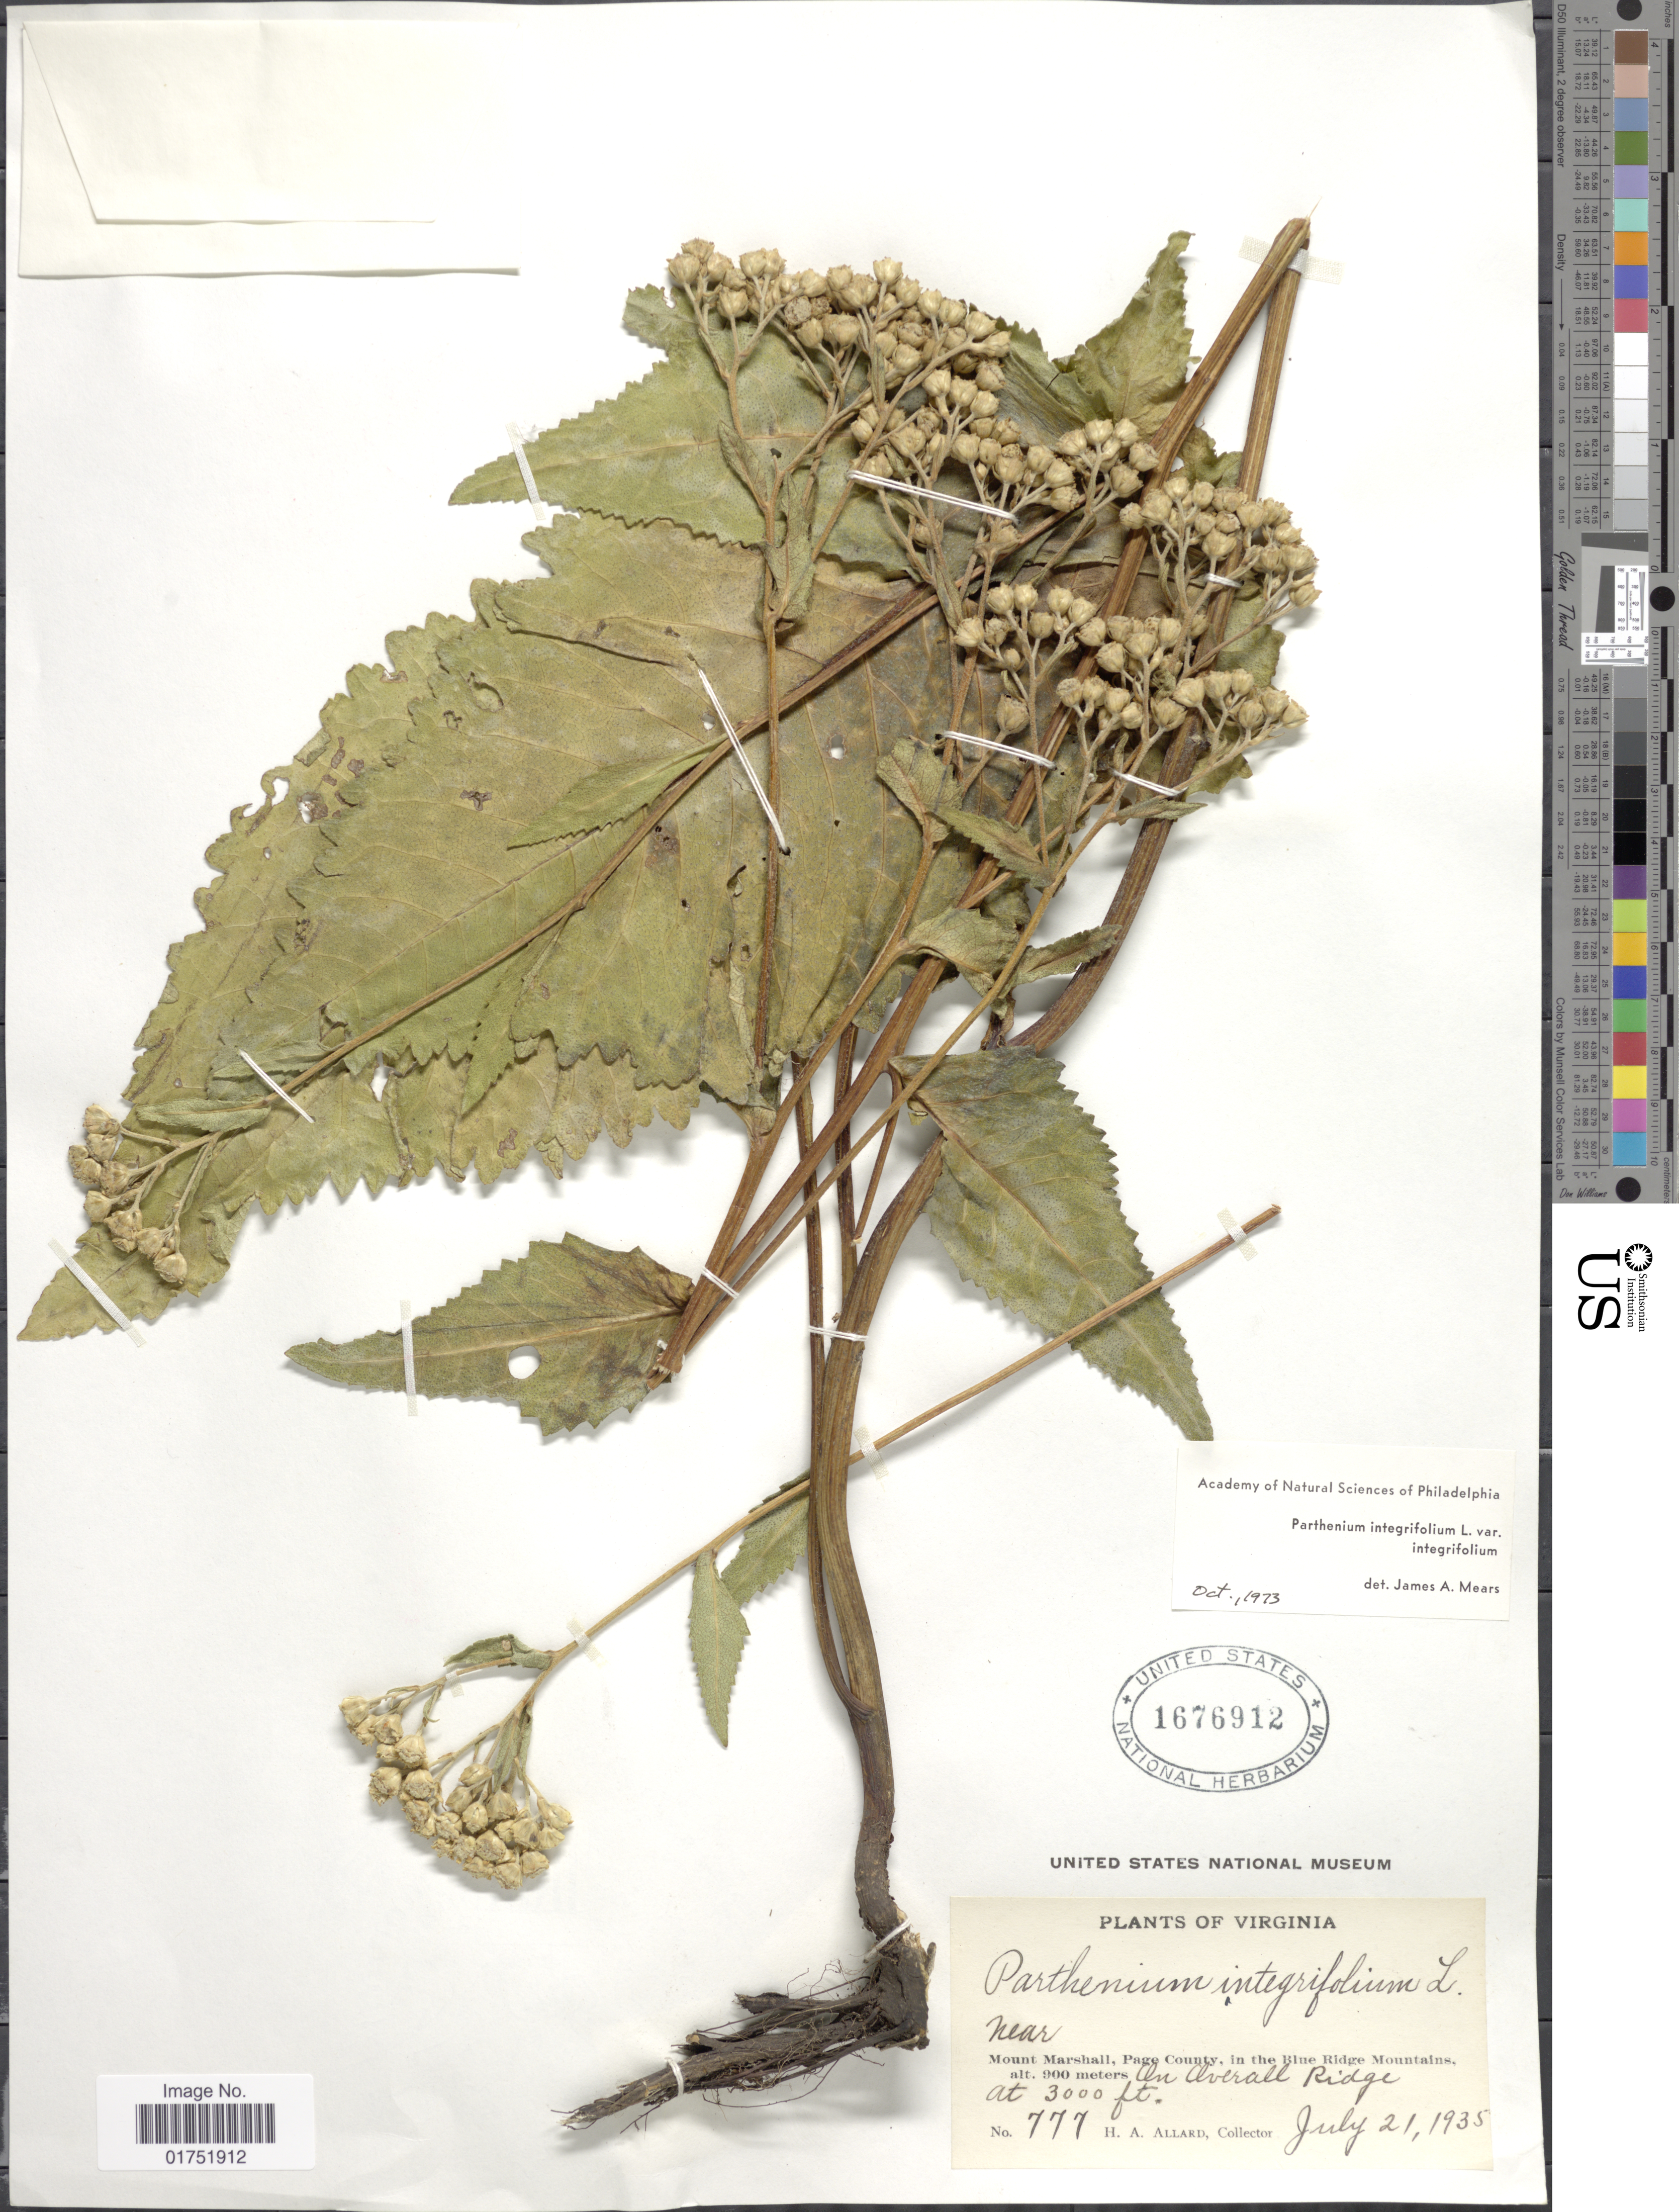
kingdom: Plantae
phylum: Tracheophyta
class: Magnoliopsida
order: Asterales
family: Asteraceae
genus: Parthenium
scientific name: Parthenium integrifolium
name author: L.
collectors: H. A. Allard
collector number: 777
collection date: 1935-07-21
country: United States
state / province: Virginia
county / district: Page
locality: Near Mount Marshall, Blue Ridge Mountains, Overall Ridge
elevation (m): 914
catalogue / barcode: US 1676912